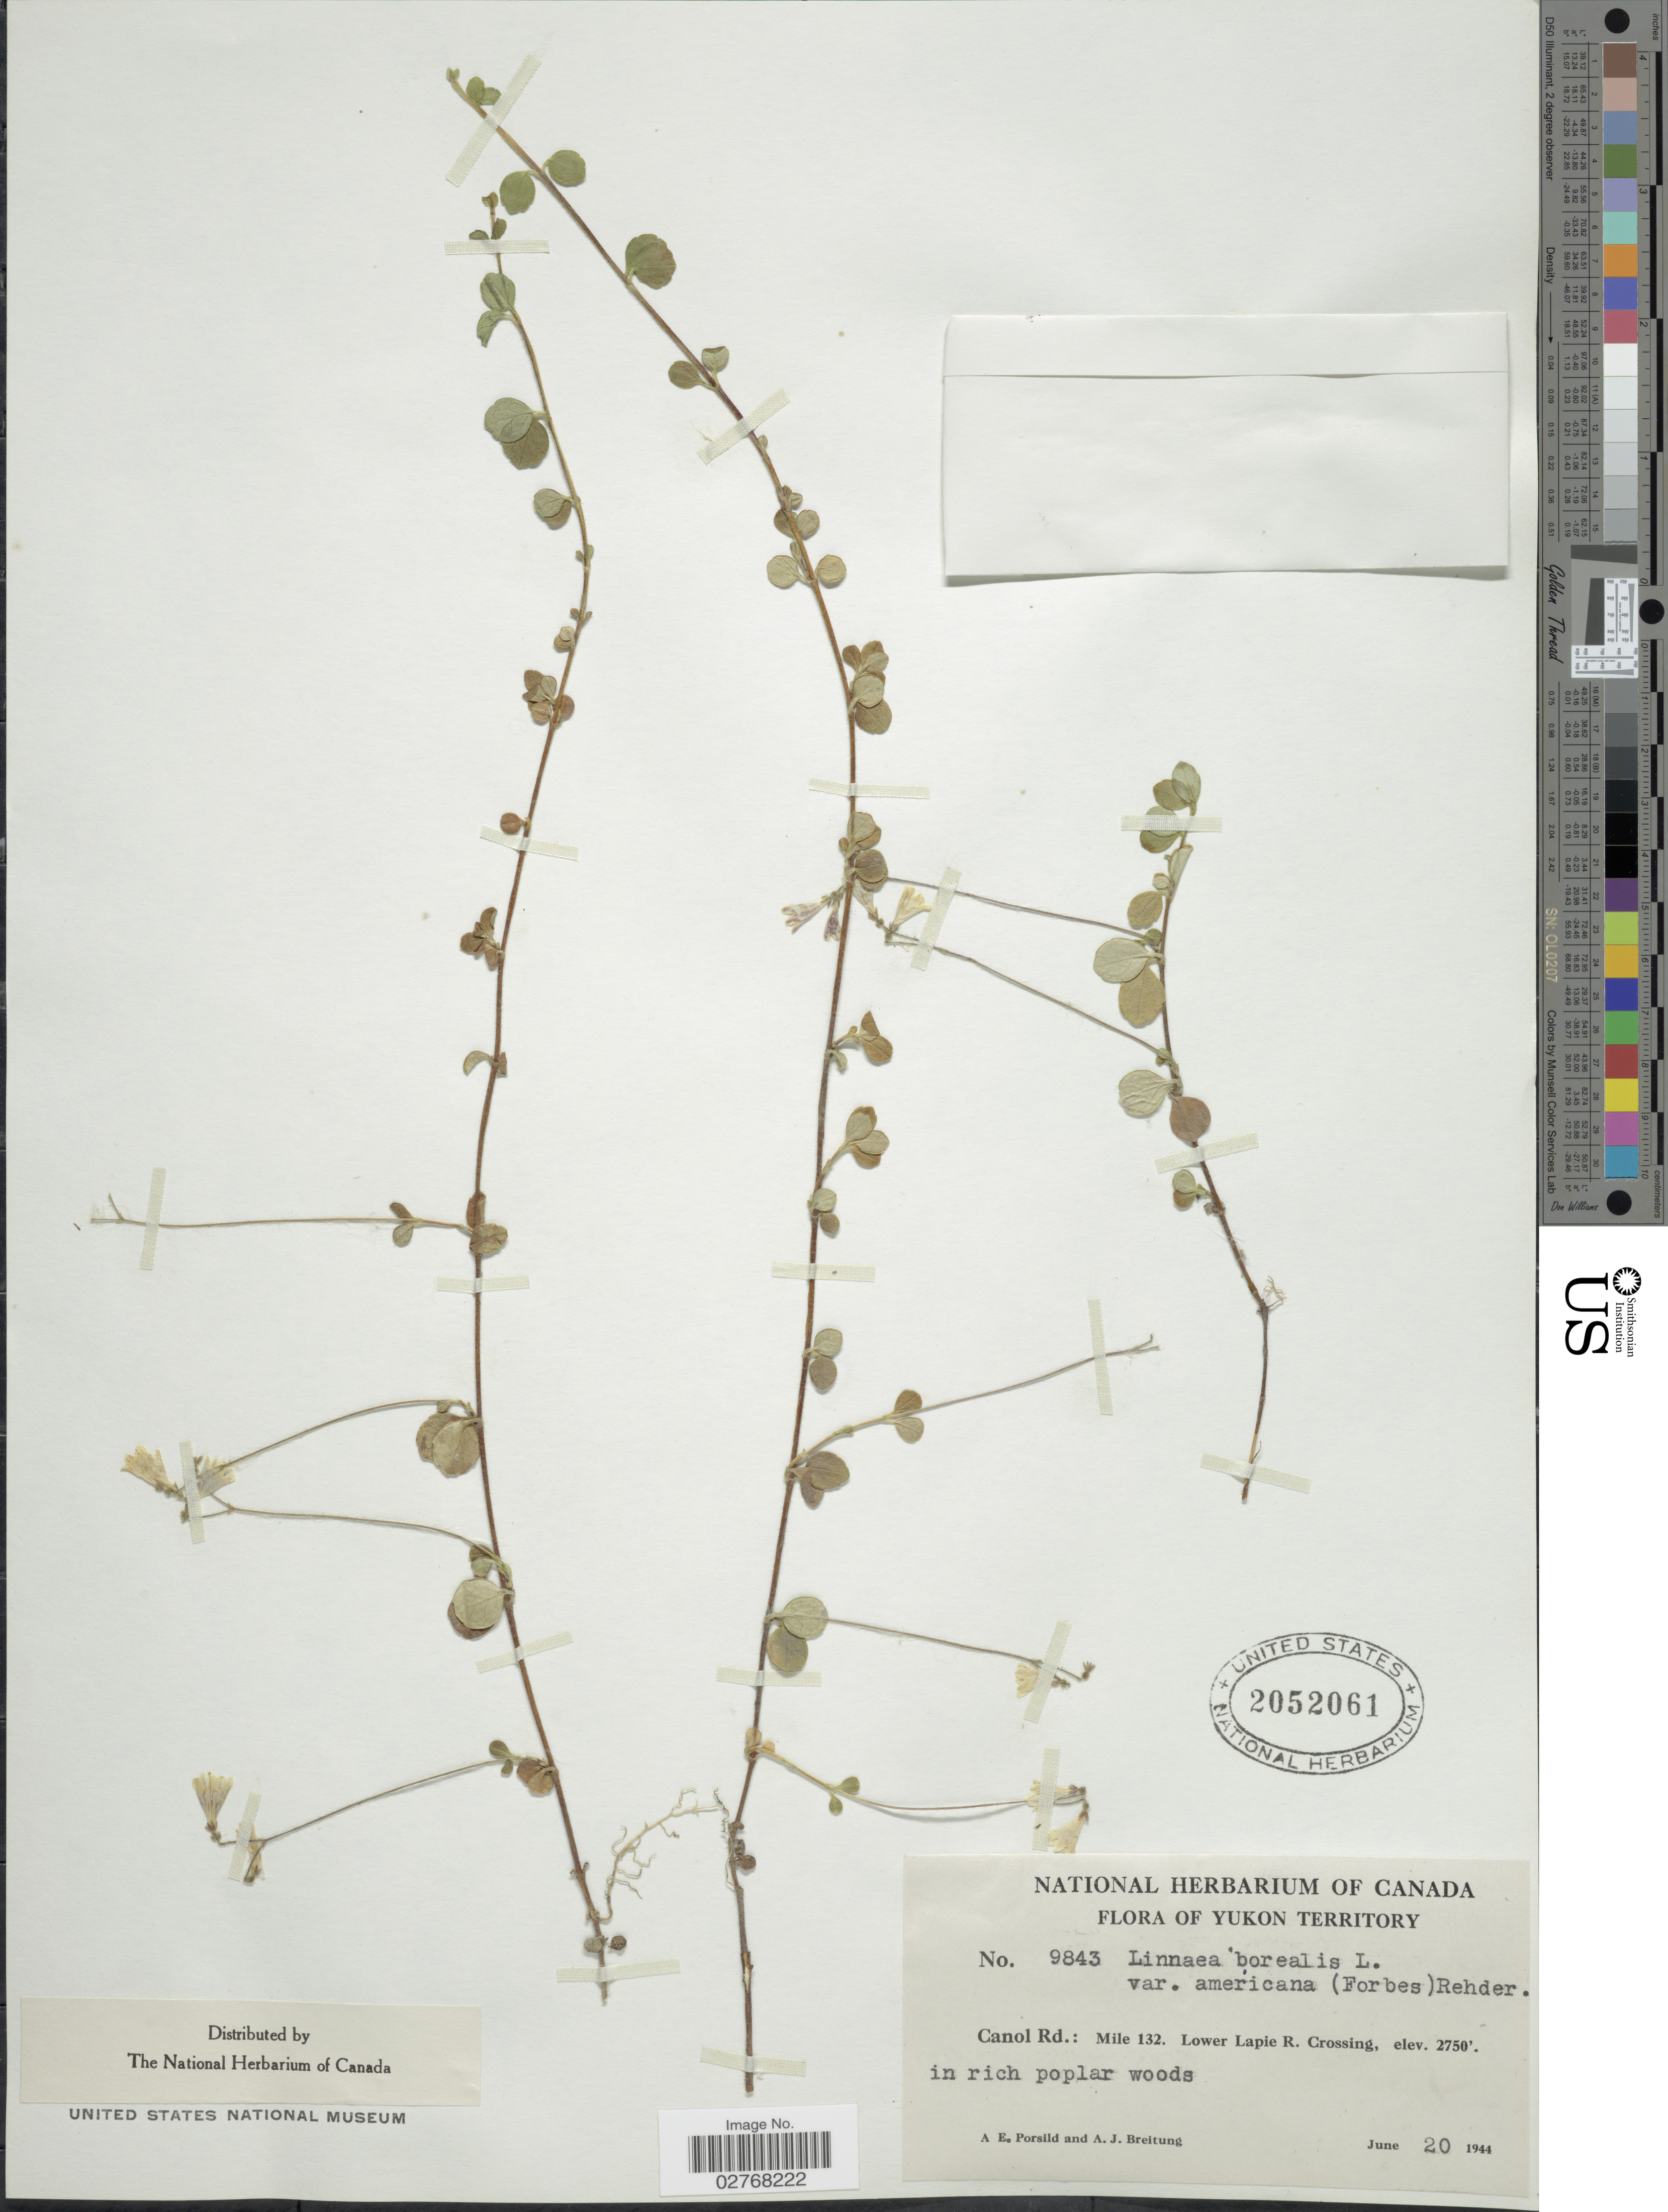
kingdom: Plantae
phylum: Tracheophyta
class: Magnoliopsida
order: Dipsacales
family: Caprifoliaceae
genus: Linnaea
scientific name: Linnaea borealis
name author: L.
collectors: A. E. Porsild & A. Breitung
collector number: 9843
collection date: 1944-06-20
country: Canada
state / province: Yukon Territory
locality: Canol Rd.: Mile 132. Lower Lapie R. Crossing.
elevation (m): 838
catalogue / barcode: US 2052061